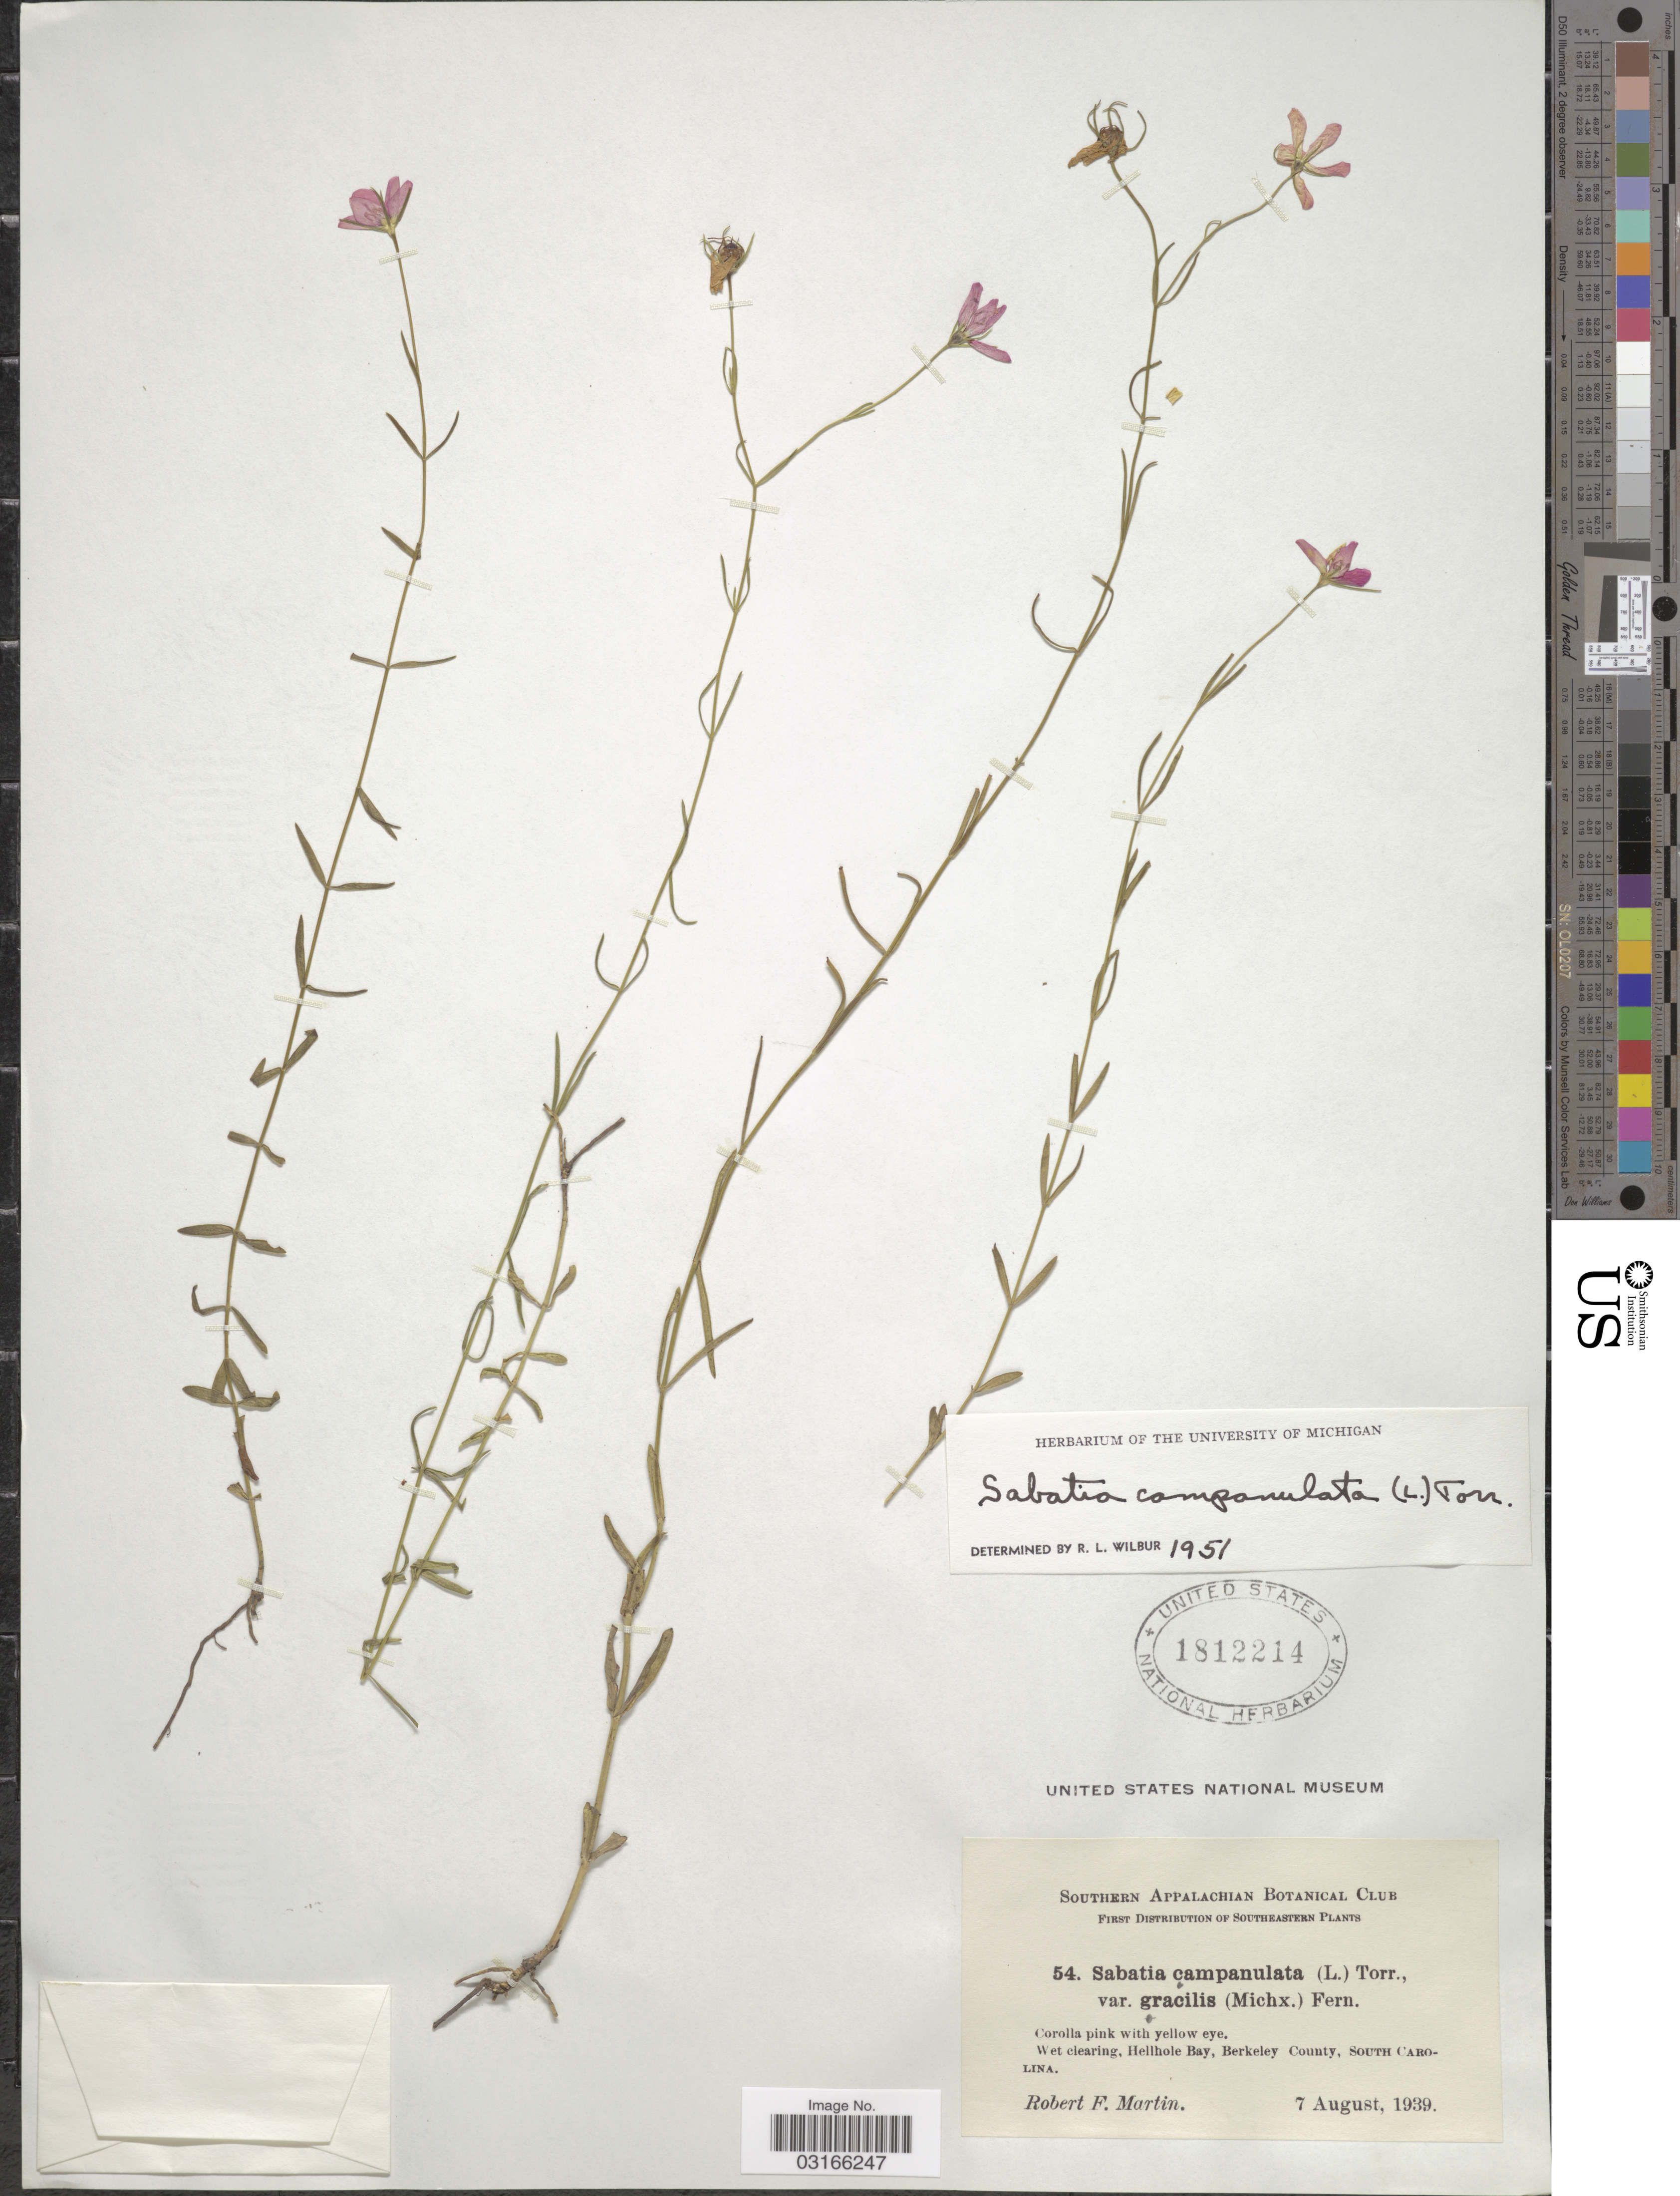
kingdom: Plantae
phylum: Tracheophyta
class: Magnoliopsida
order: Gentianales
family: Gentianaceae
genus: Sabatia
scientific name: Sabatia campanulata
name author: (L.) Torr.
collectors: R. F. Martin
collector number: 54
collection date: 1939-08-07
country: United States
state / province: South Carolina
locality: Southeastern, Wet clearing, Hellhole Bay, Berkeley County.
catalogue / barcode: US 1812214